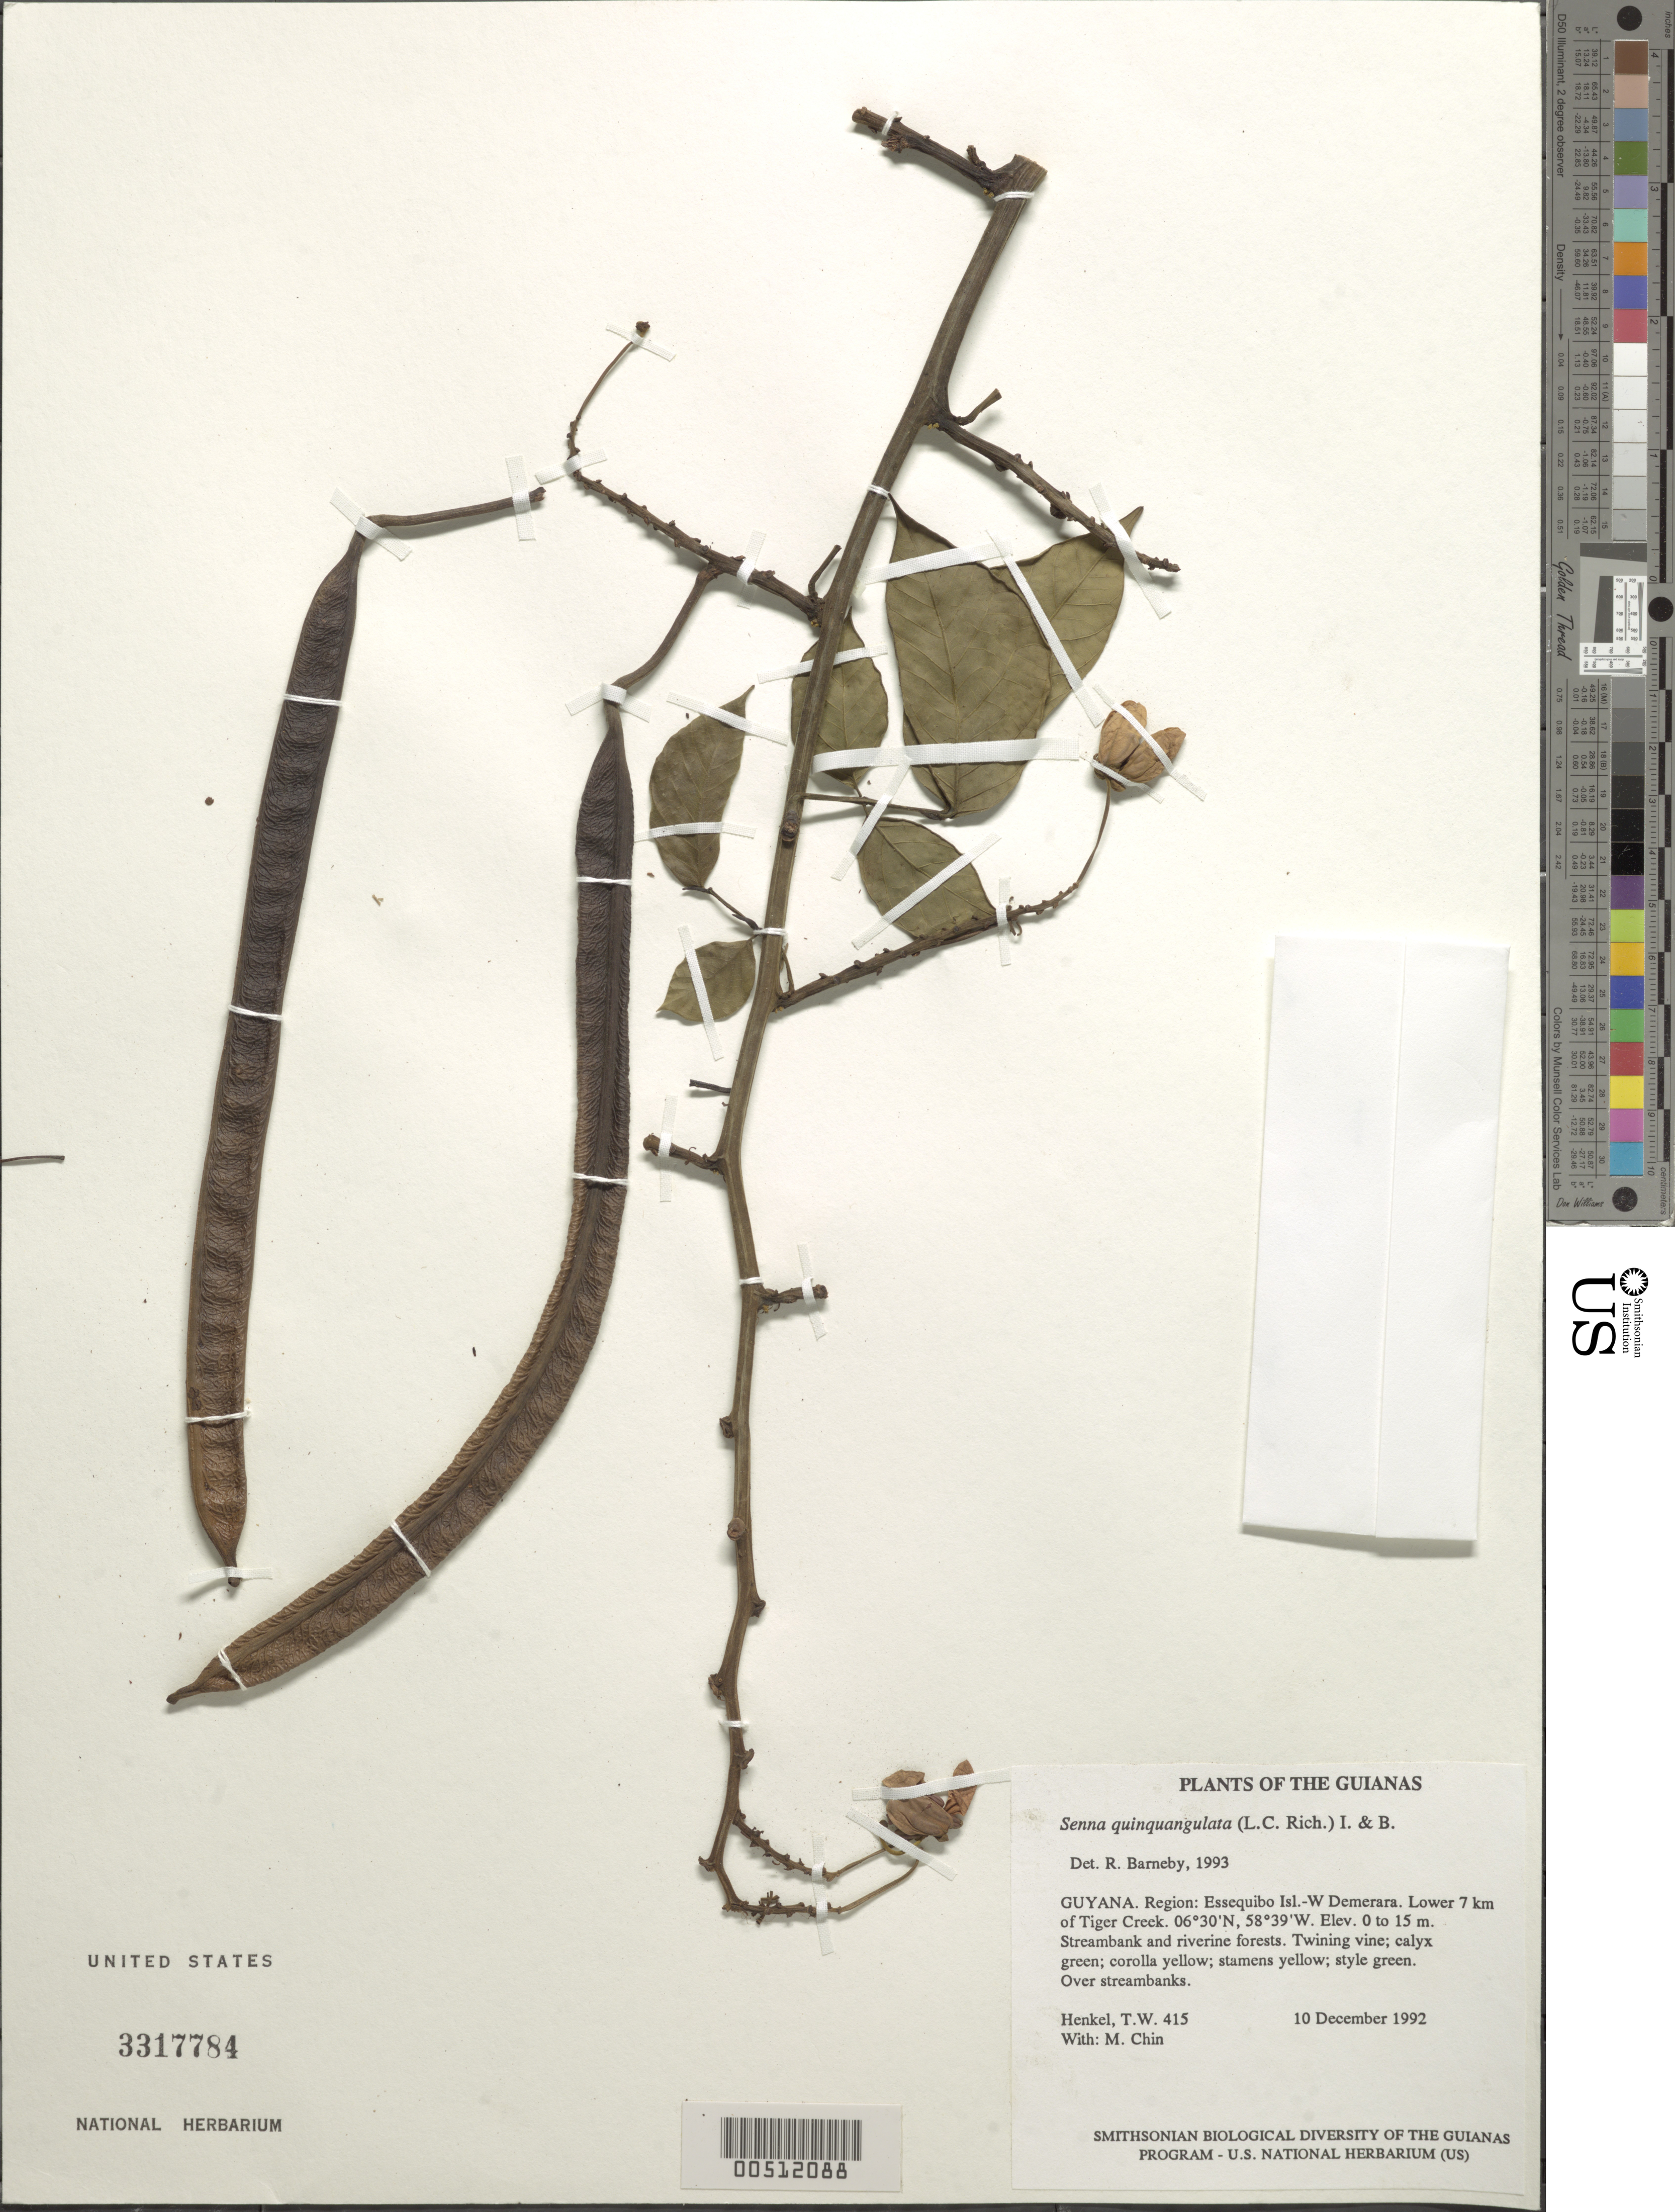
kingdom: Plantae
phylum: Tracheophyta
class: Magnoliopsida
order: Fabales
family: Fabaceae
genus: Senna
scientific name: Senna quinquangulata var. quinquangulata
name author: H.S. Irwin & Barneby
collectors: T. Henkel & M. Chin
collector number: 415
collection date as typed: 10 December 1992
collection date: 1992-12-10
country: Guyana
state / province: Essequibo Isl-W. Demerara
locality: Lower 7 km of Tiger Creek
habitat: Streambank and riverine forests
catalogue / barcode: US 3317784